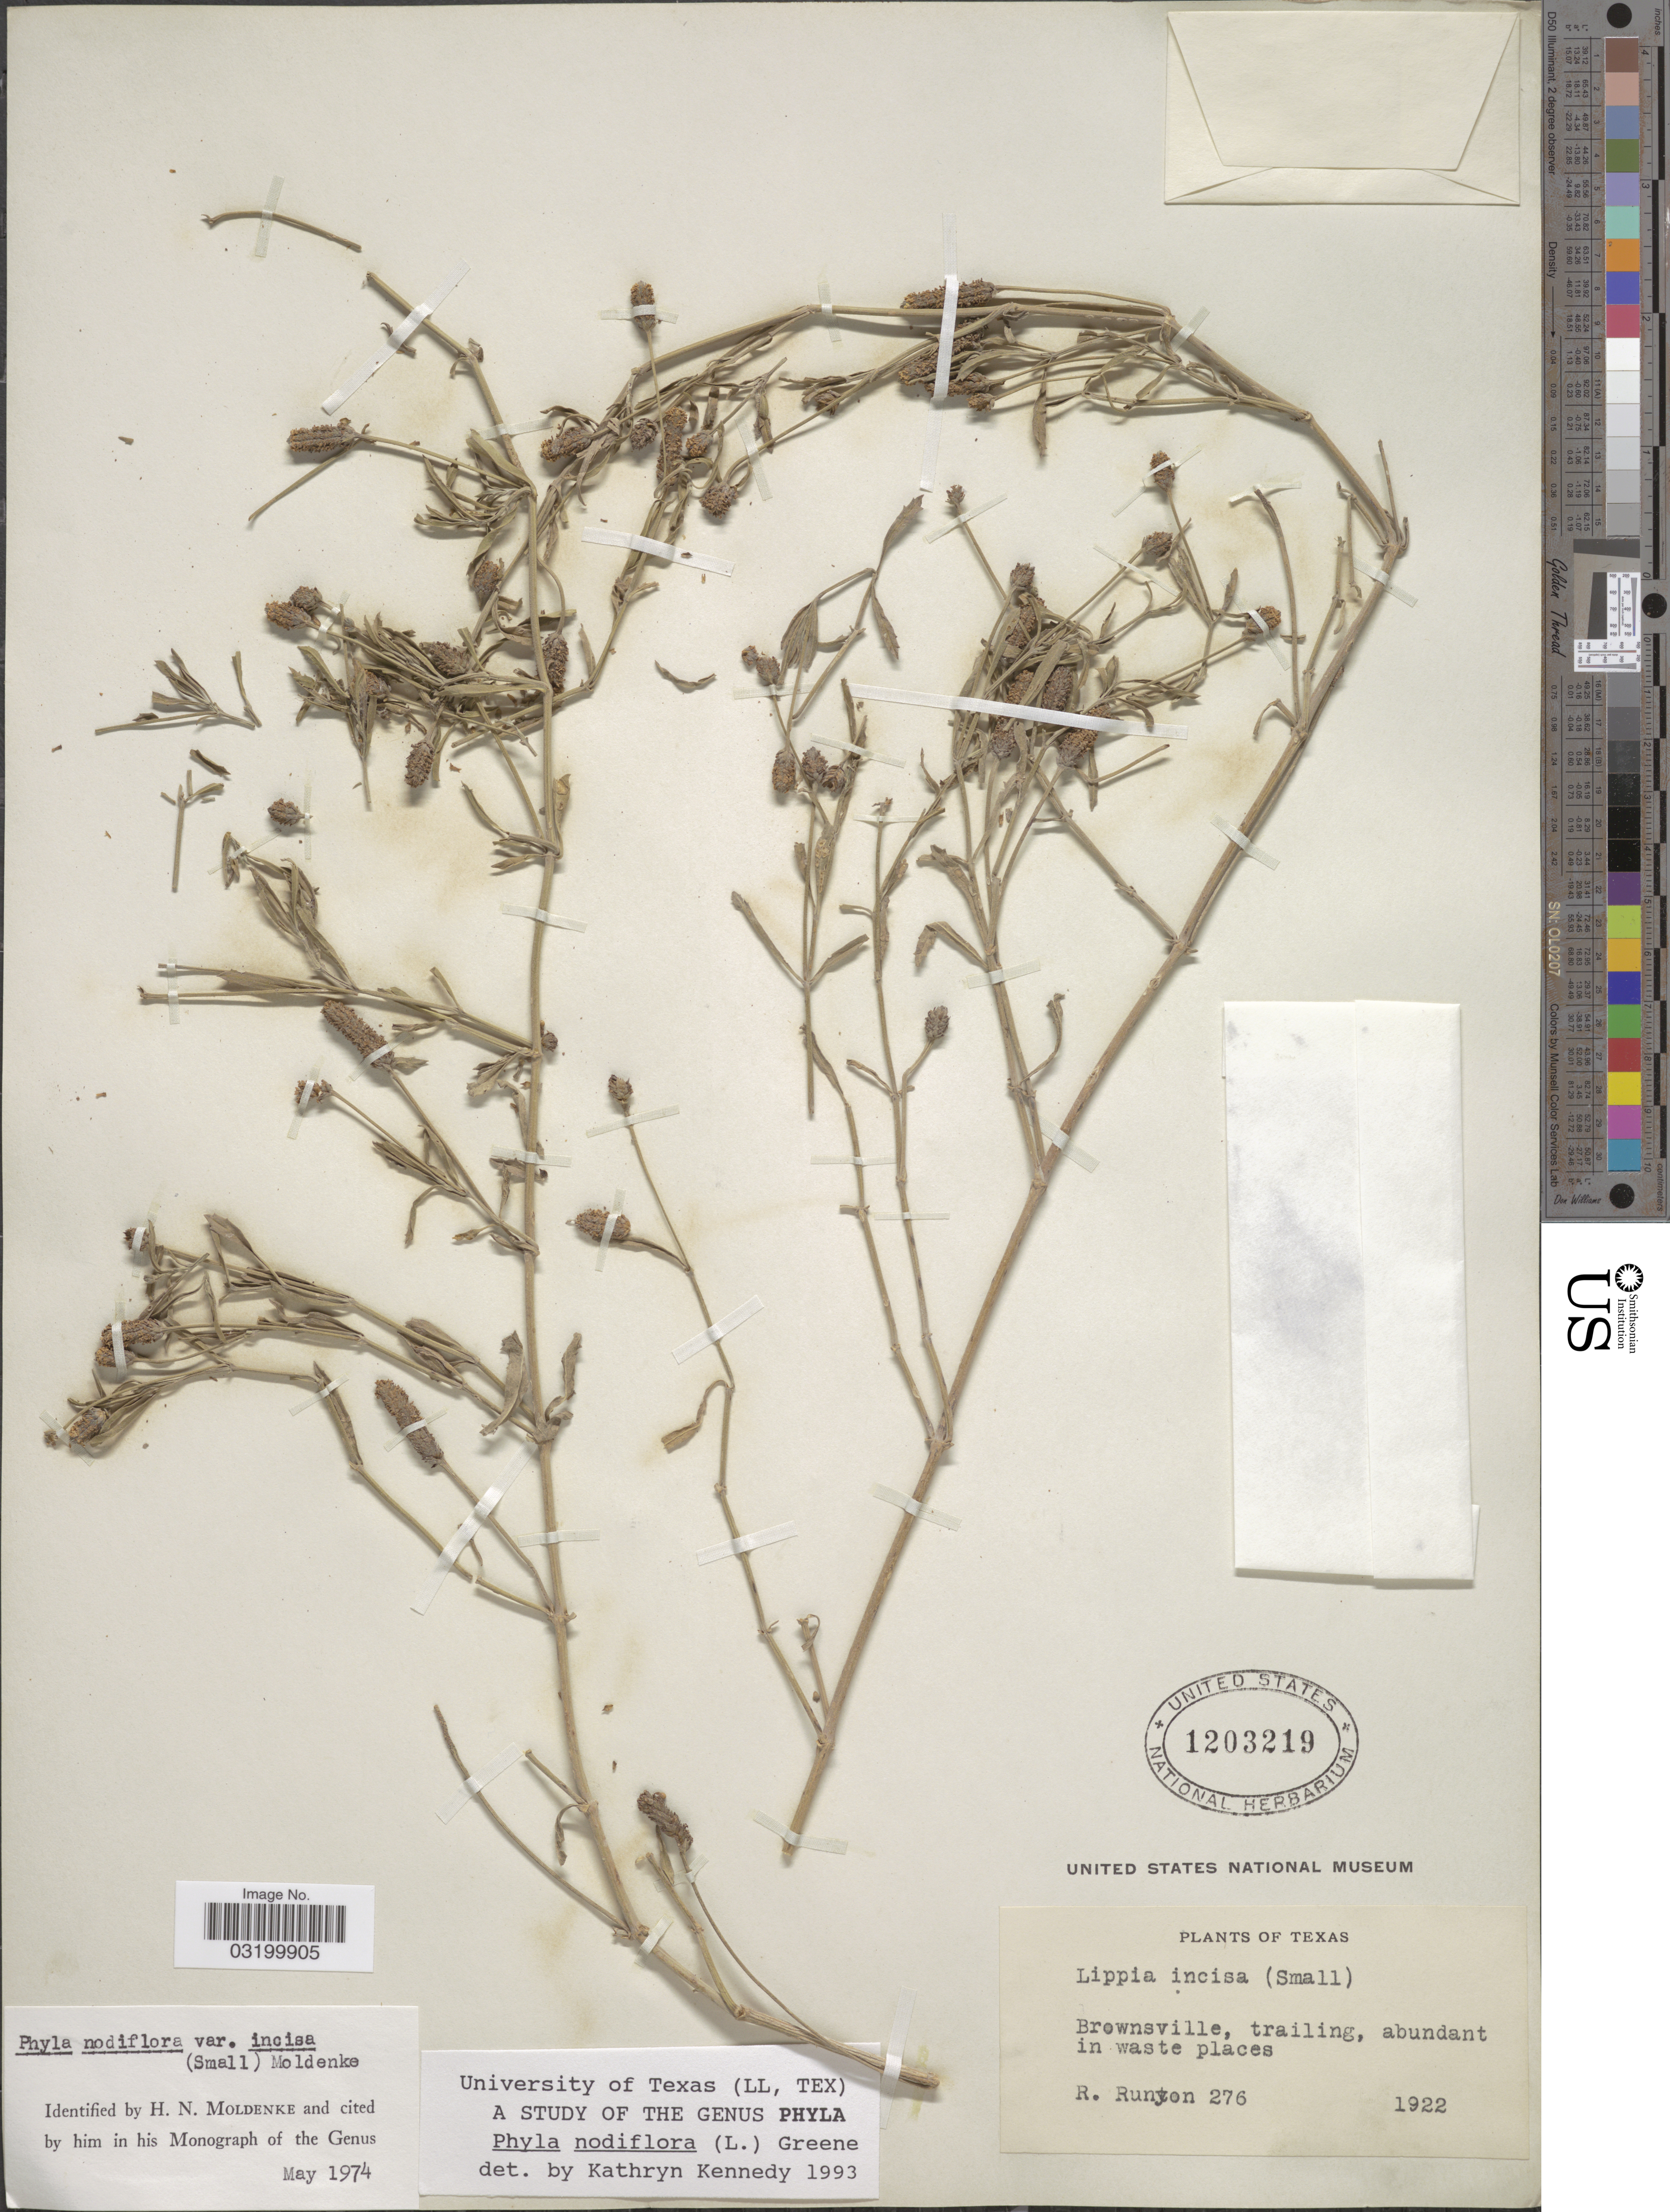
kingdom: Plantae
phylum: Tracheophyta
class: Magnoliopsida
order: Lamiales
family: Verbenaceae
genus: Phyla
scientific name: Phyla nodiflora var. nodiflora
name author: (L.) Greene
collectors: R. Runyon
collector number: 276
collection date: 1922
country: United States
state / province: Texas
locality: Brownsville, trailing.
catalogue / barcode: US 1203219